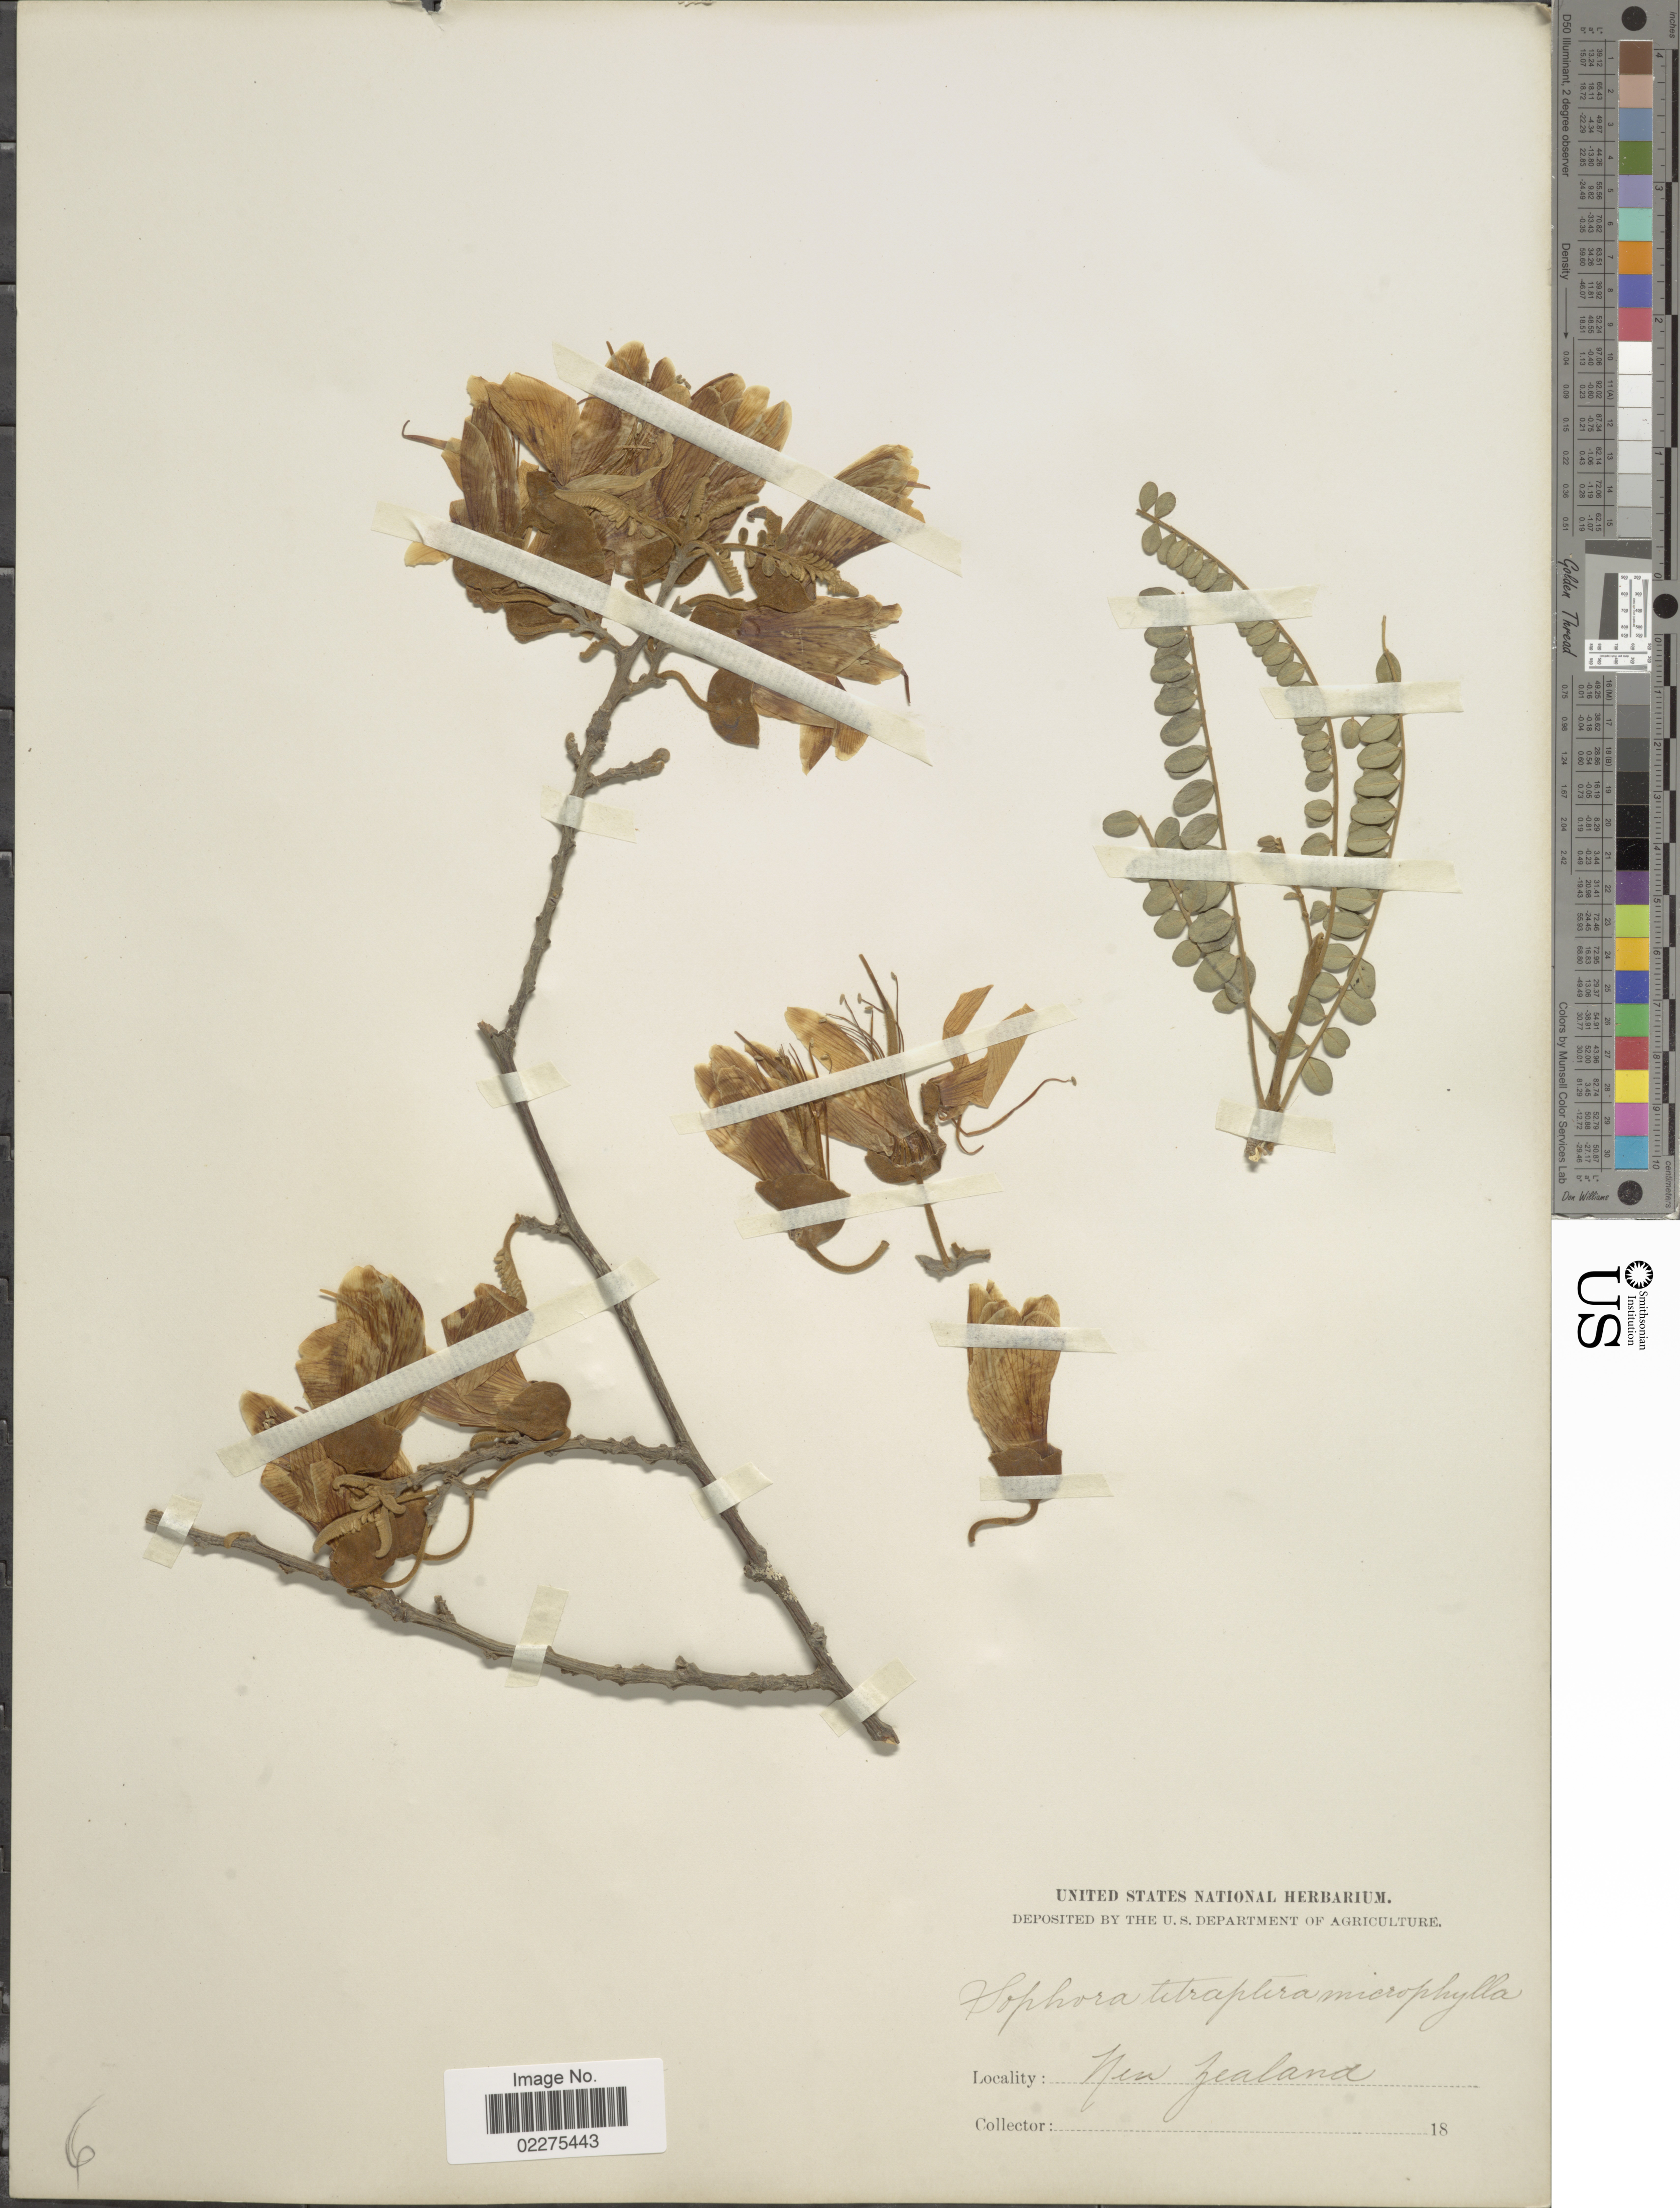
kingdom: Plantae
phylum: Tracheophyta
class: Magnoliopsida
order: Fabales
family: Fabaceae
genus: Sophora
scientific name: Sophora tetraptera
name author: J.F. Mill.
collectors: ex herb. United States National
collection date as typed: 18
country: New Zealand